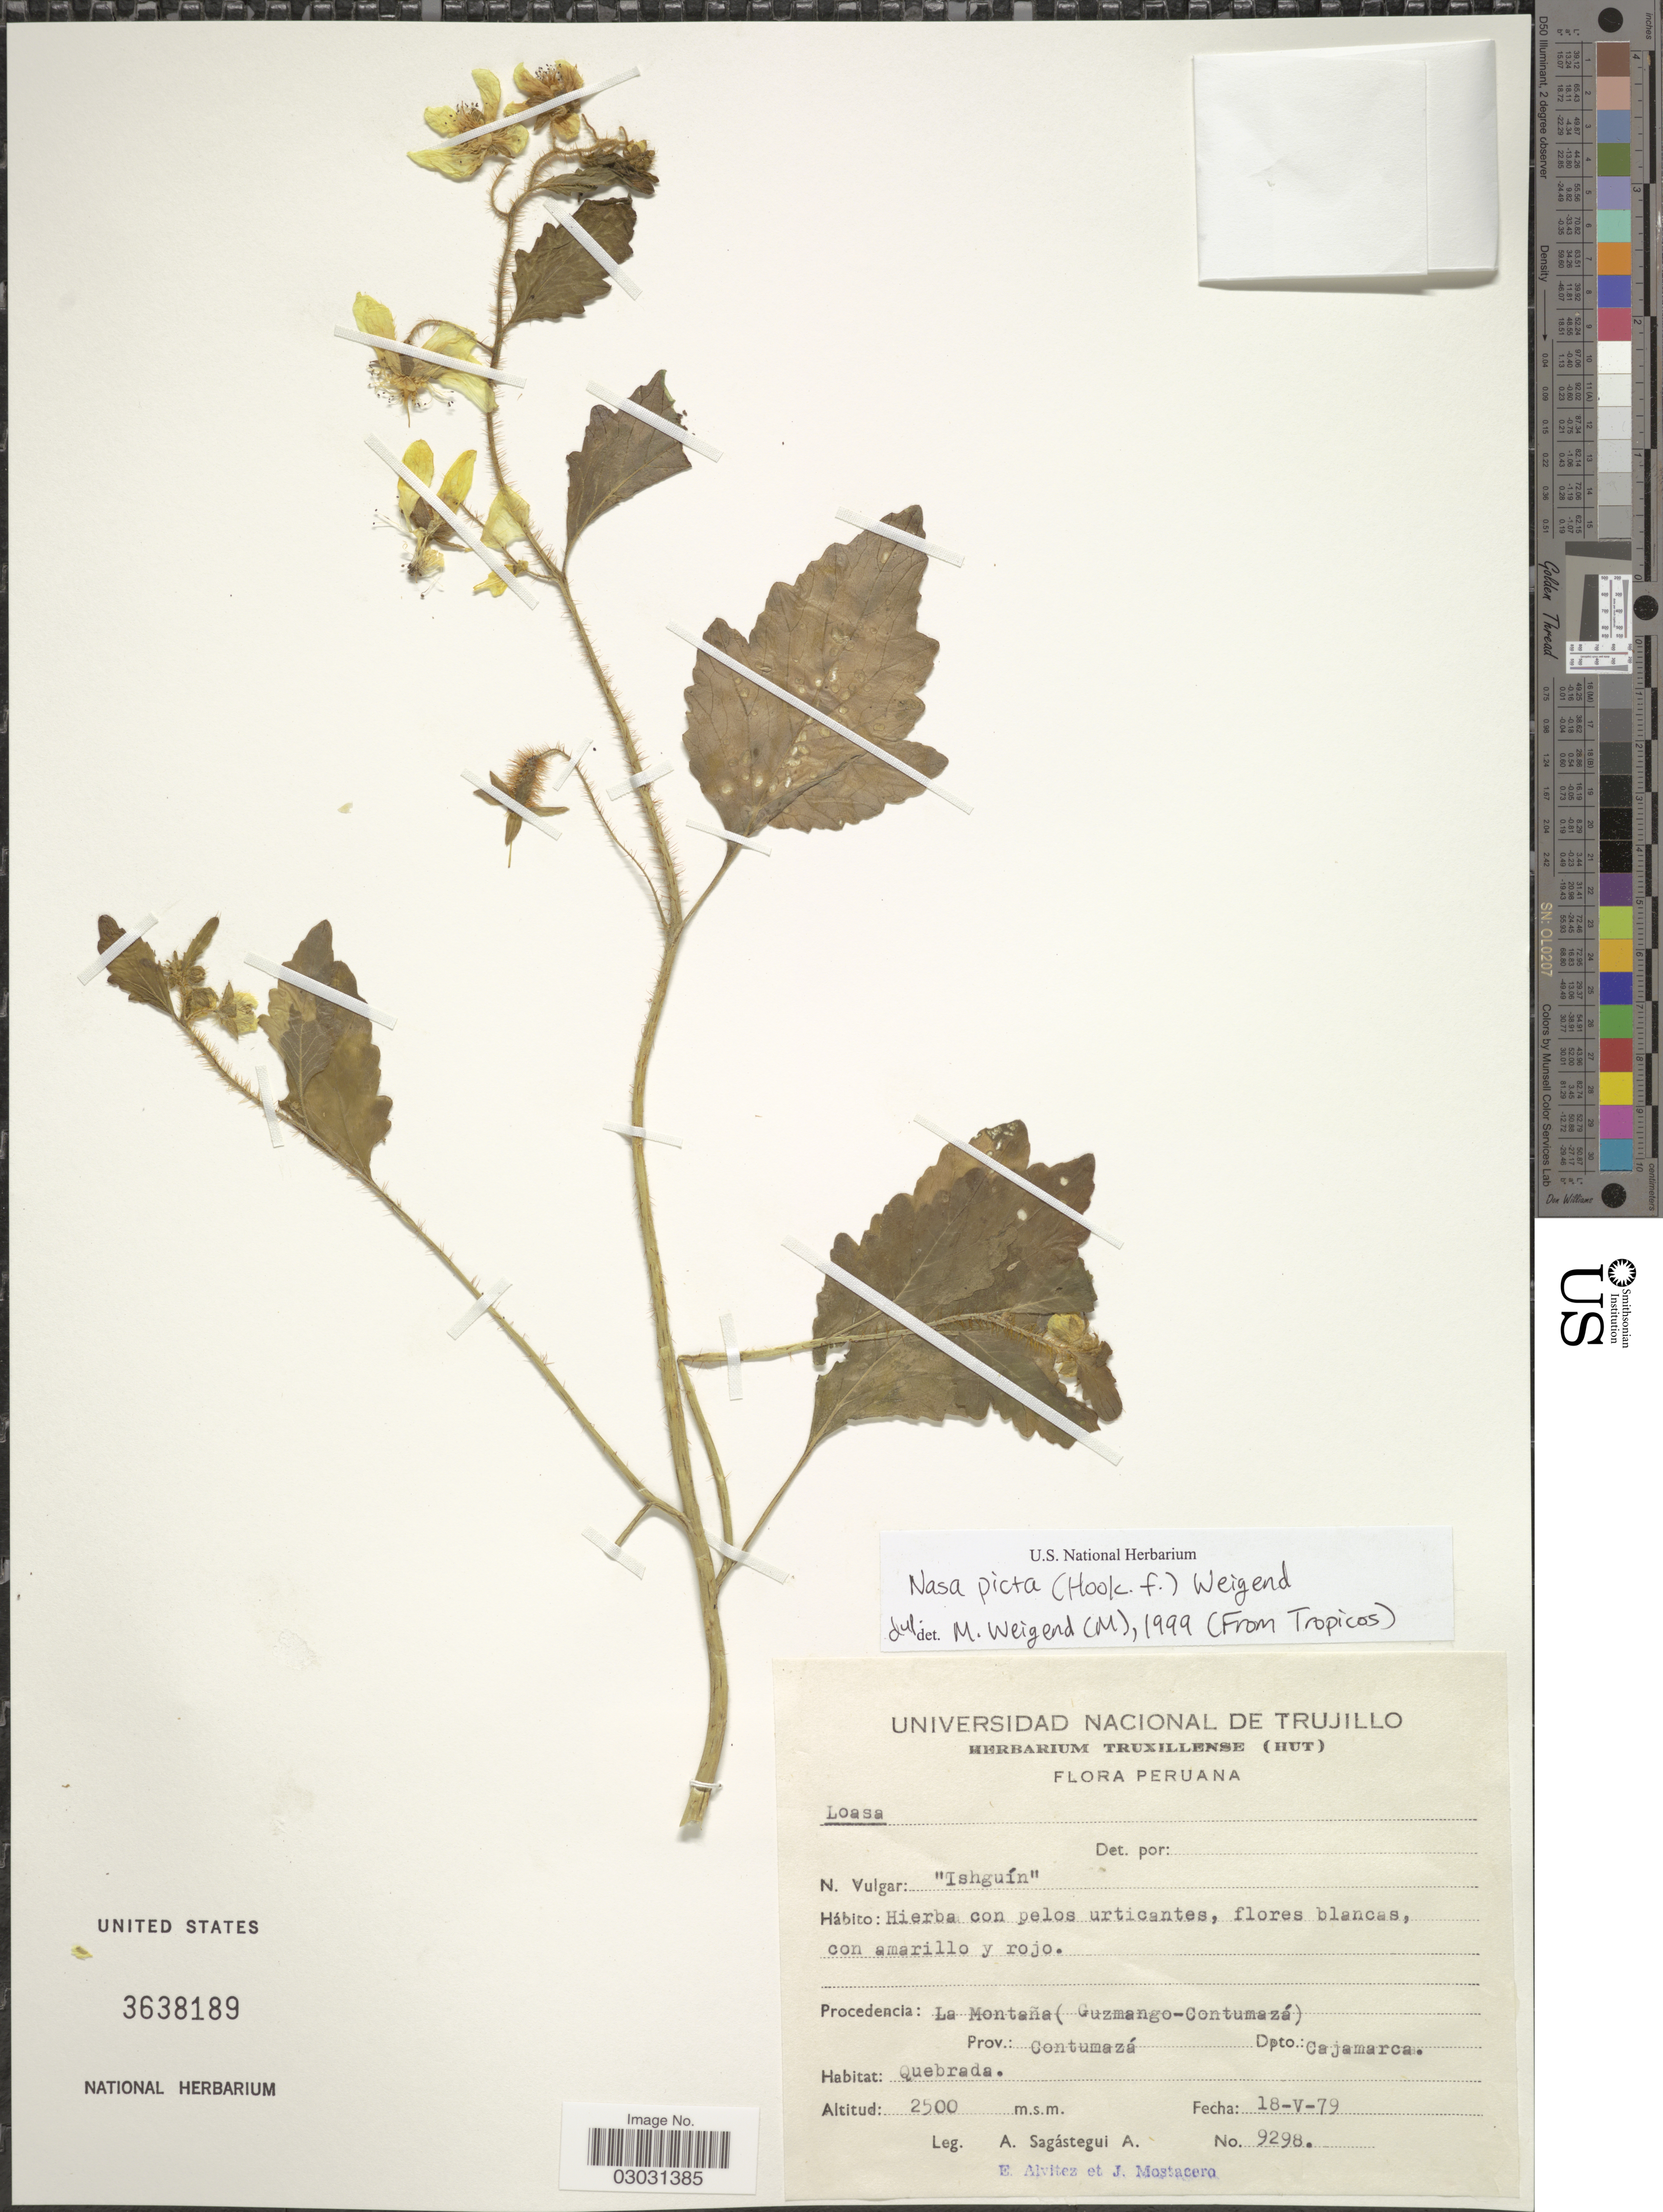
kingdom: Plantae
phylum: Tracheophyta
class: Magnoliopsida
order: Cornales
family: Loasaceae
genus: Nasa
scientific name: Nasa picta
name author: (Hook. f.) Molinari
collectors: A. Sagástegui A., E. Alvitez I. & J. Mostacero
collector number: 9298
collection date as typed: Transcribed d/m/y: 18/5/79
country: Peru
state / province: Cajamarca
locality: Procedencia: La Montaña (Guzmango-Contumazá). Prov.: Contumazá. Dpto.: Cajamarca.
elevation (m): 2500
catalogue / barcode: US 3638189